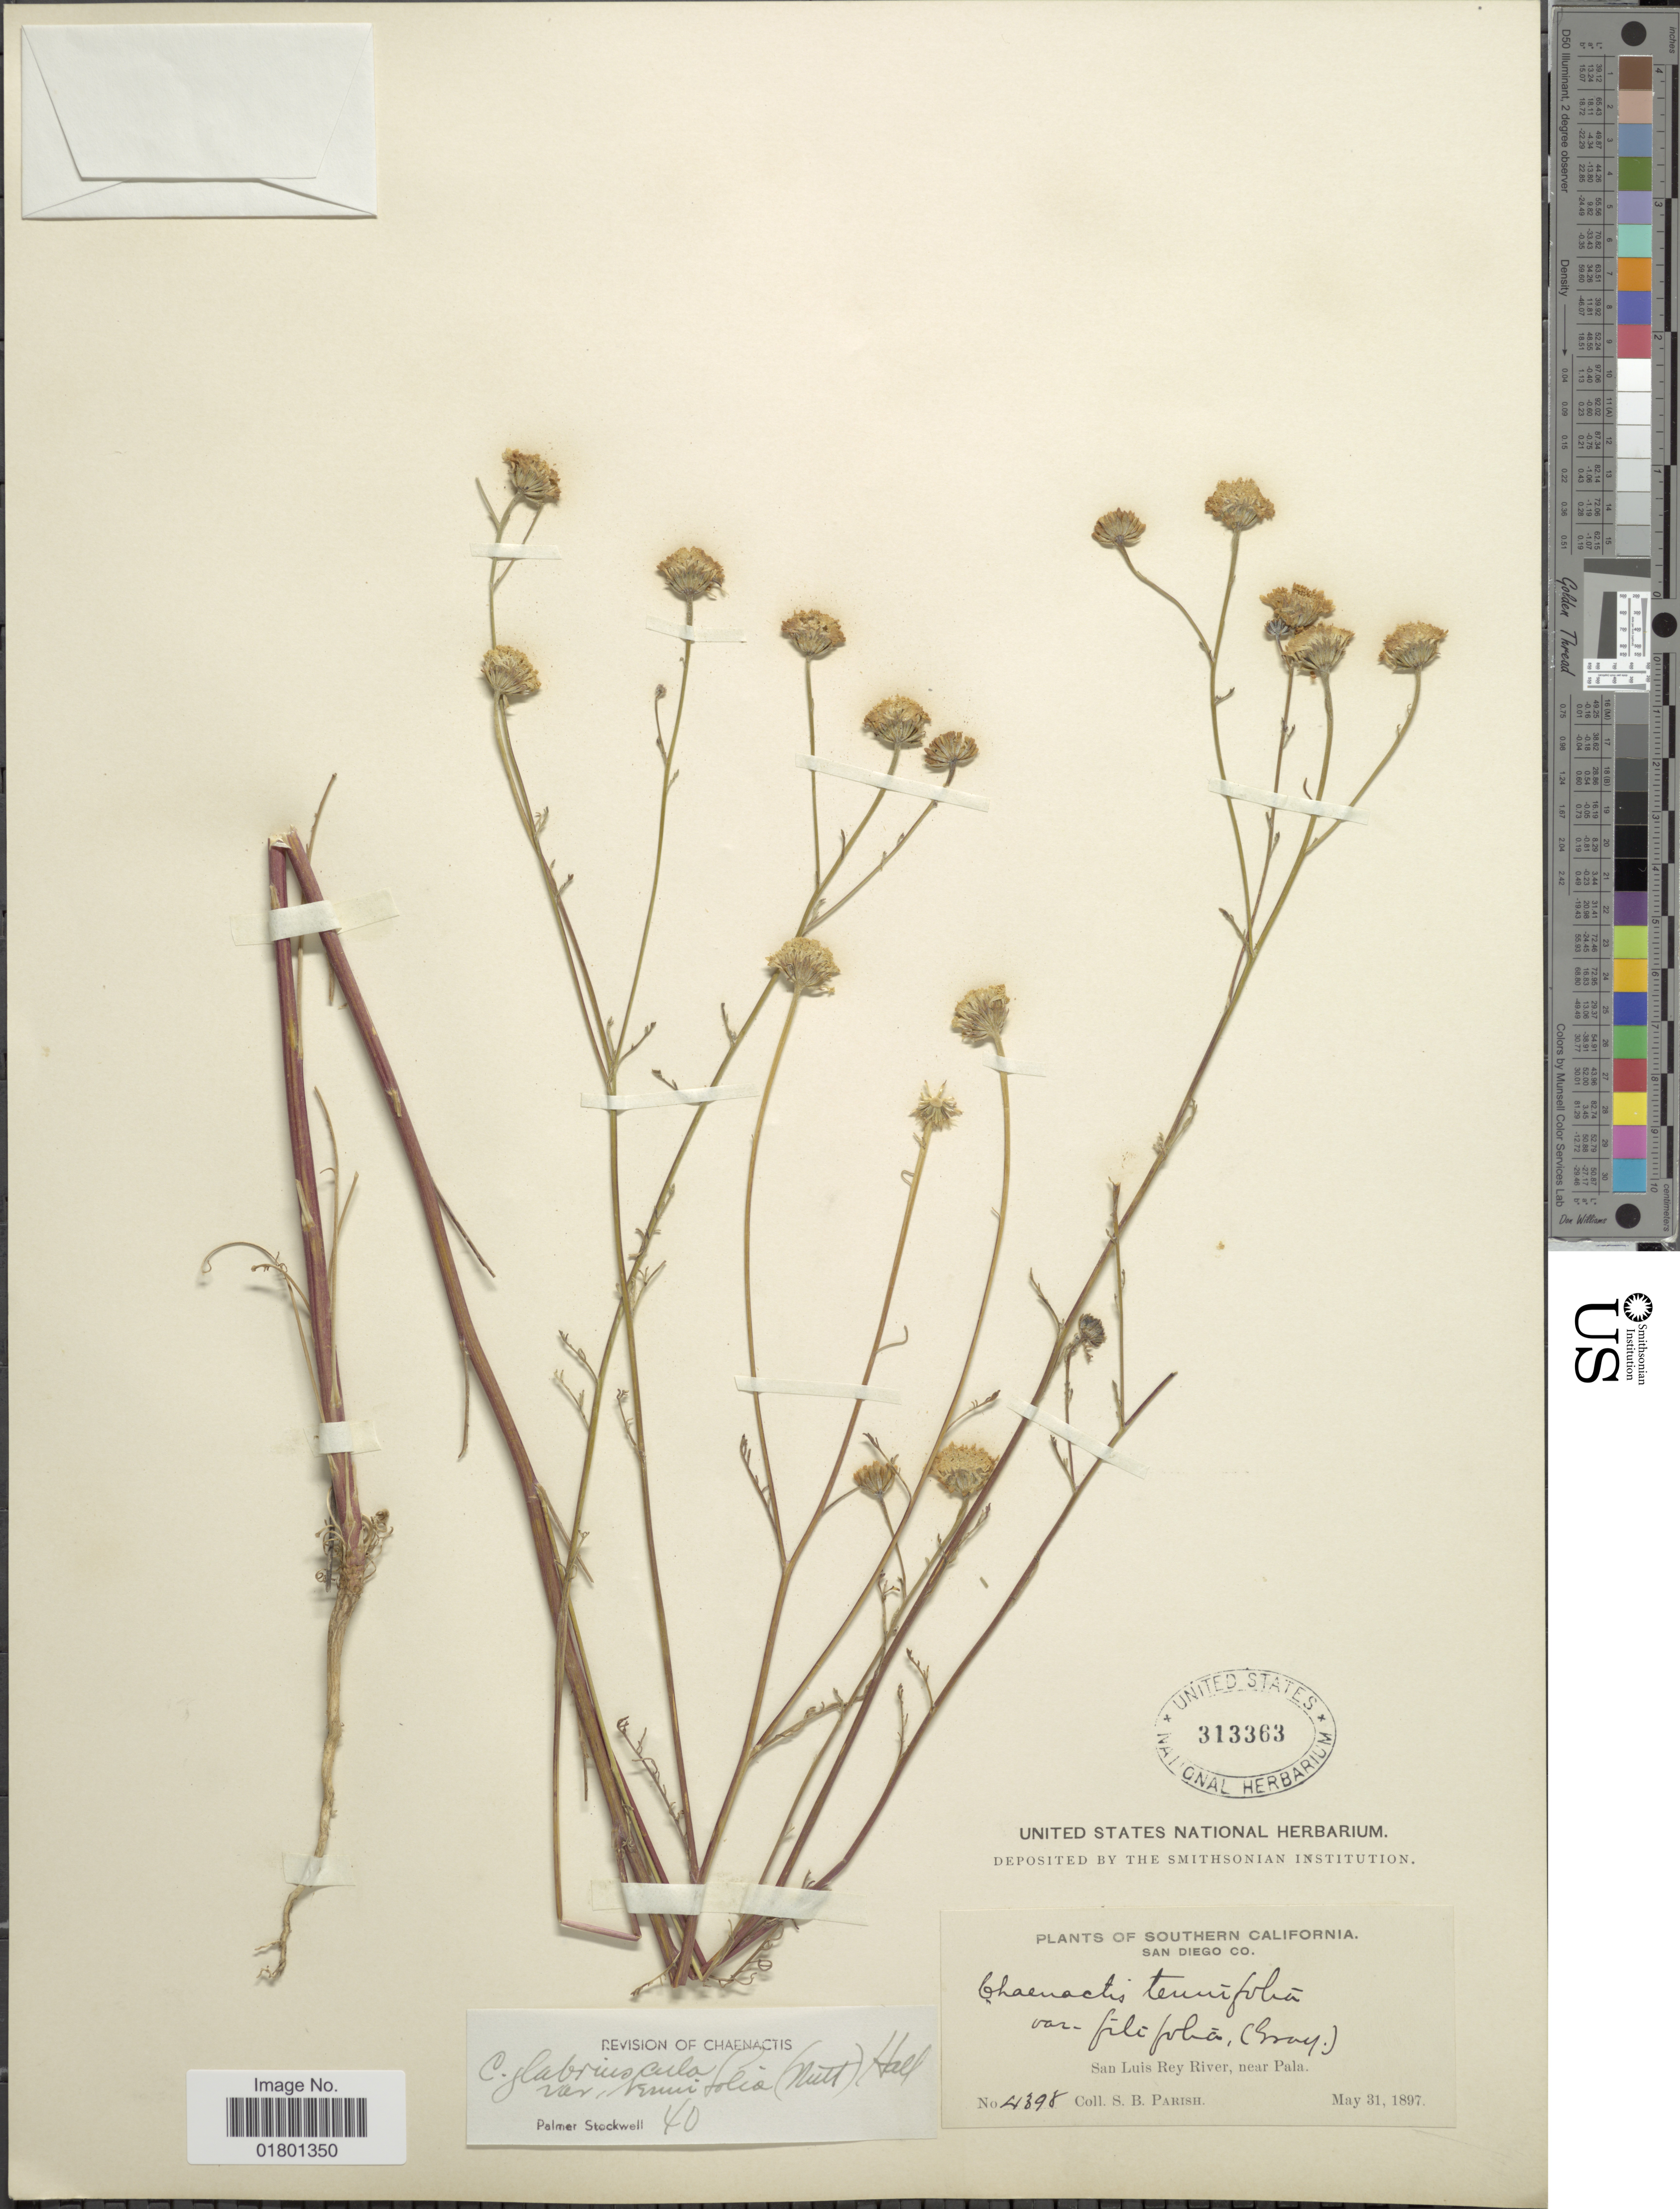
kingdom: Plantae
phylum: Tracheophyta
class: Magnoliopsida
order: Asterales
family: Asteraceae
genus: Chaenactis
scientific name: Chaenactis glabriuscula var. tenuifolia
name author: (Nutt.) Hall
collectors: S. B. Parish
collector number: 4398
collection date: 1897-05-31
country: United States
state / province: California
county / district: San Diego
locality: Southern California, San Diego Co, San Luis Rey River, near Pala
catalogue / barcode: US 313363